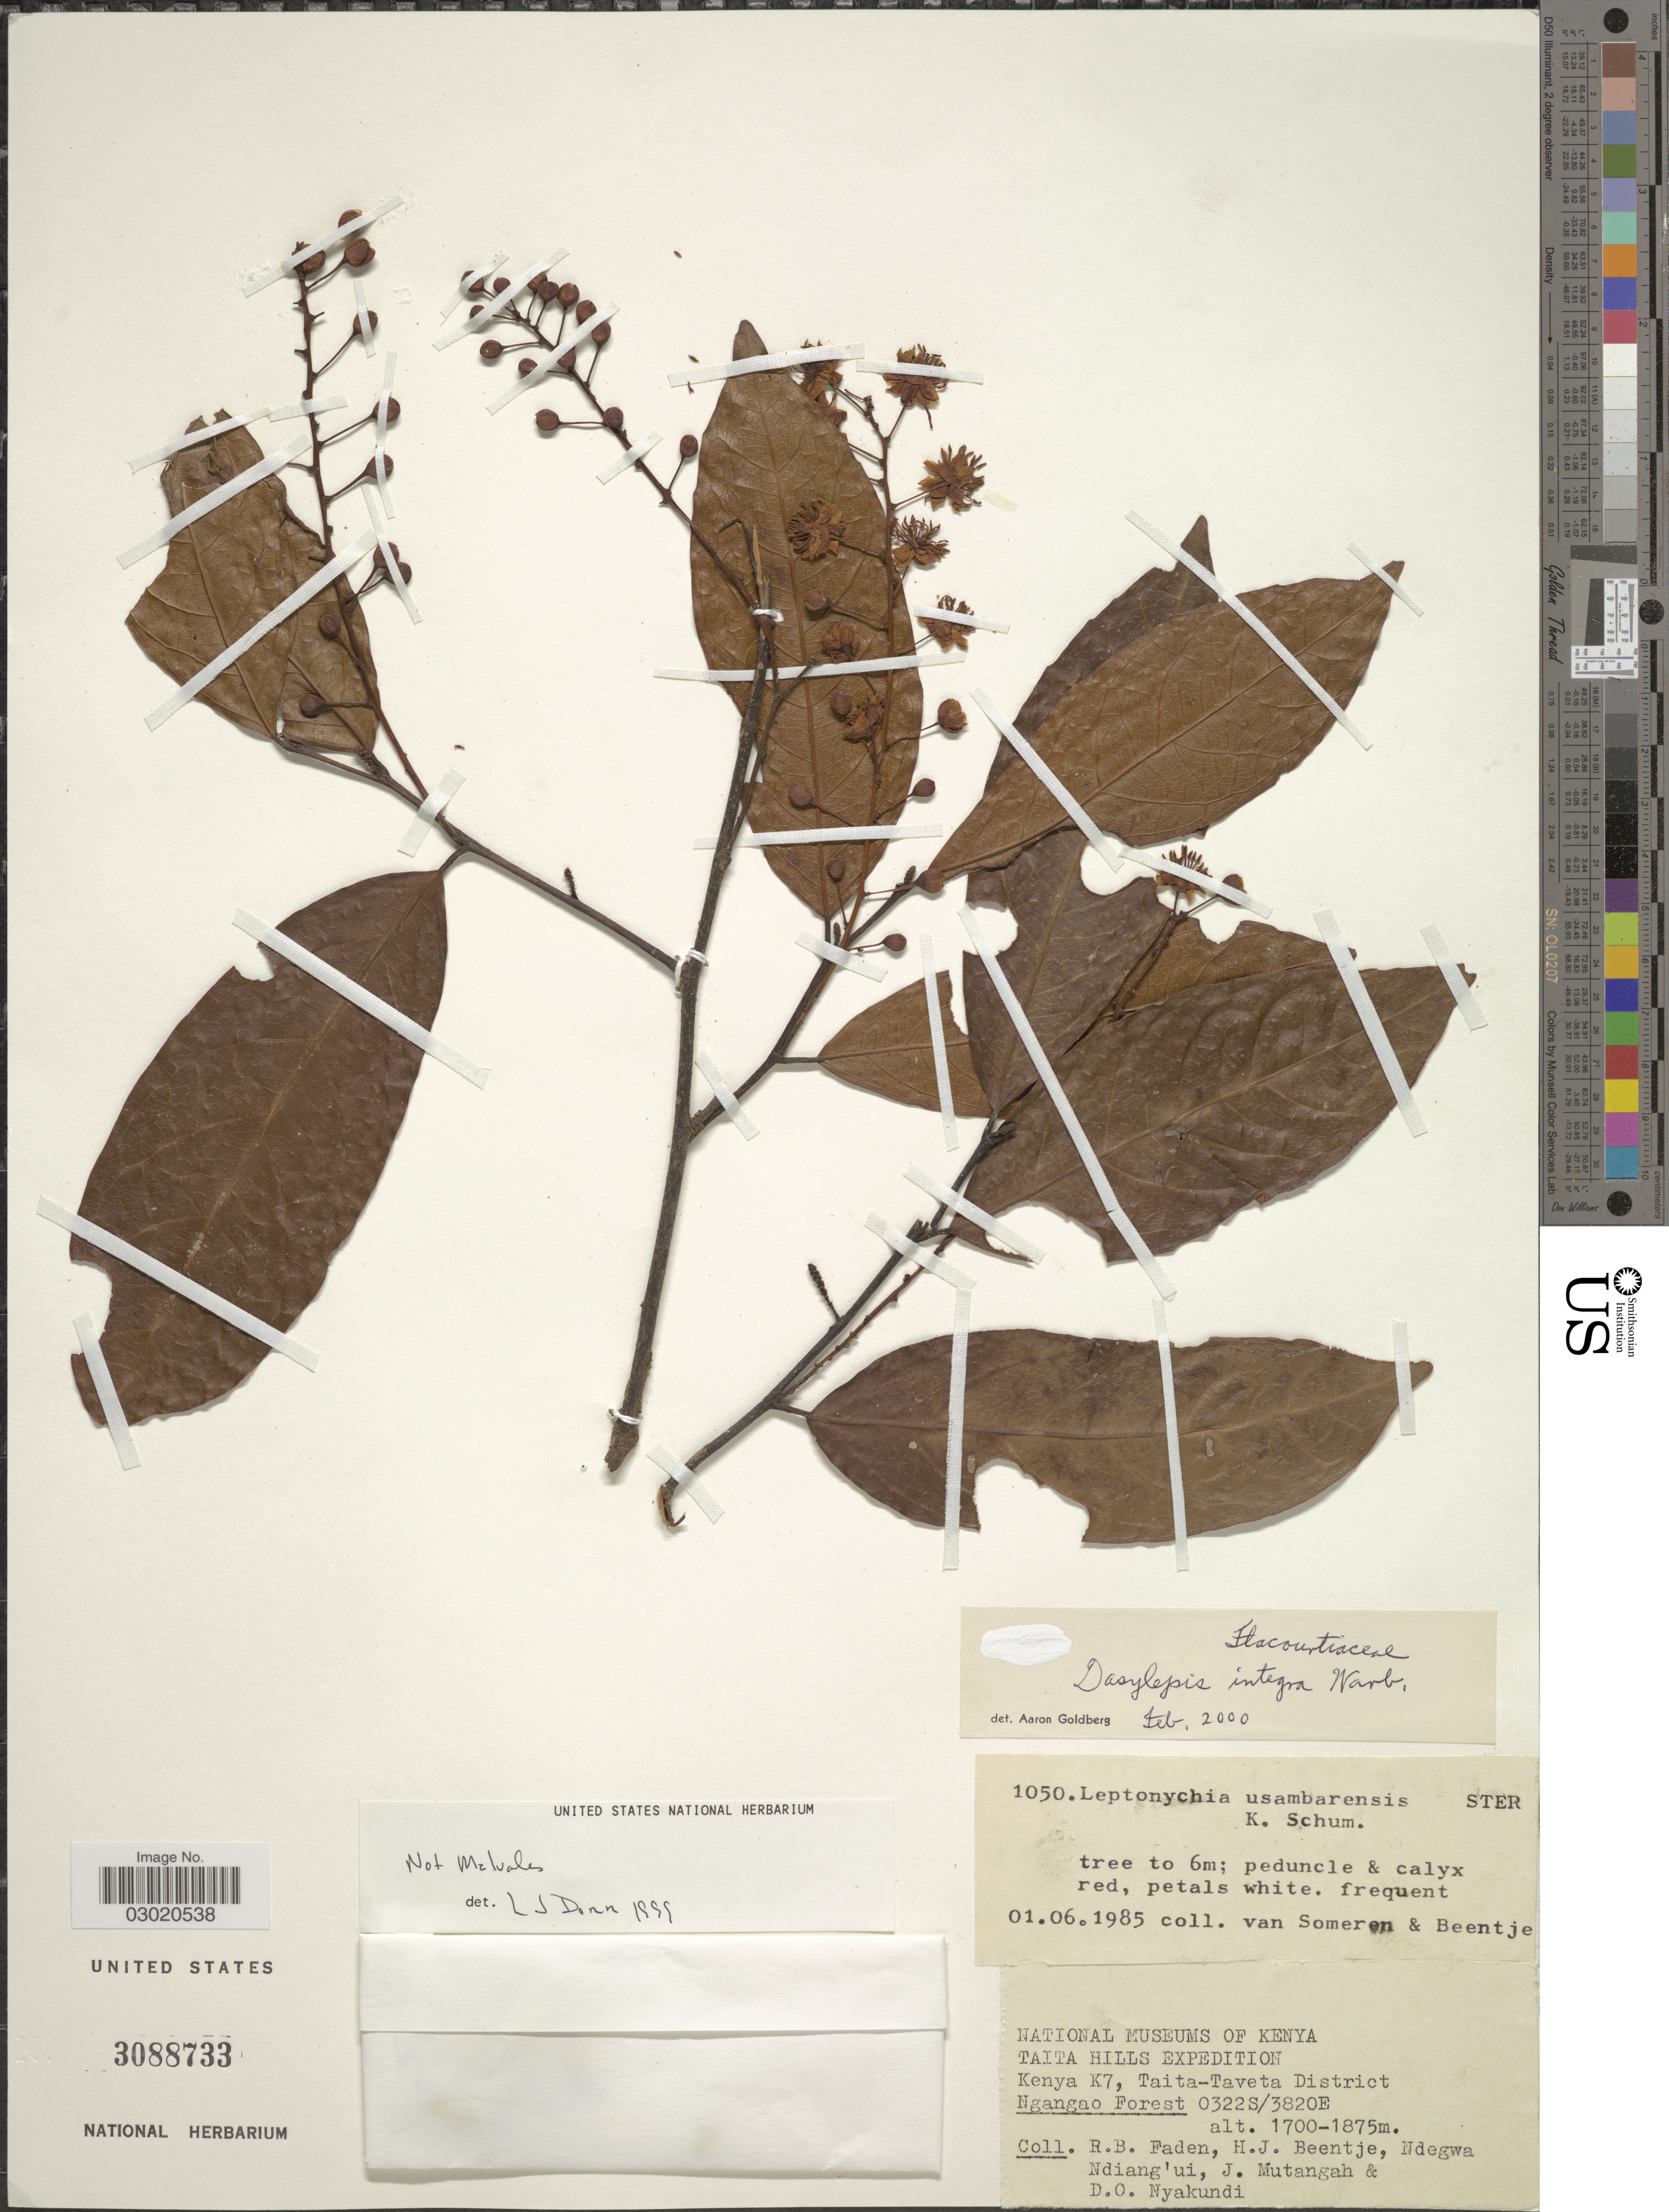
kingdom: Plantae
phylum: Tracheophyta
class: Magnoliopsida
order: Malpighiales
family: Achariaceae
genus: Dasylepis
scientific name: Dasylepis integra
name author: Warb. in Engl.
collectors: R. B. Faden, H. J. Beentje, Ndegwa Ndiang'ui, J. Mutangah & et al.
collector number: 1050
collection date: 1985-06-01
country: Kenya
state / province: Taita Taveta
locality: Taita Hills, K7, Taita-Taveta District, Ngangao Forest.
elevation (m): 1700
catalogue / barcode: US 3088733